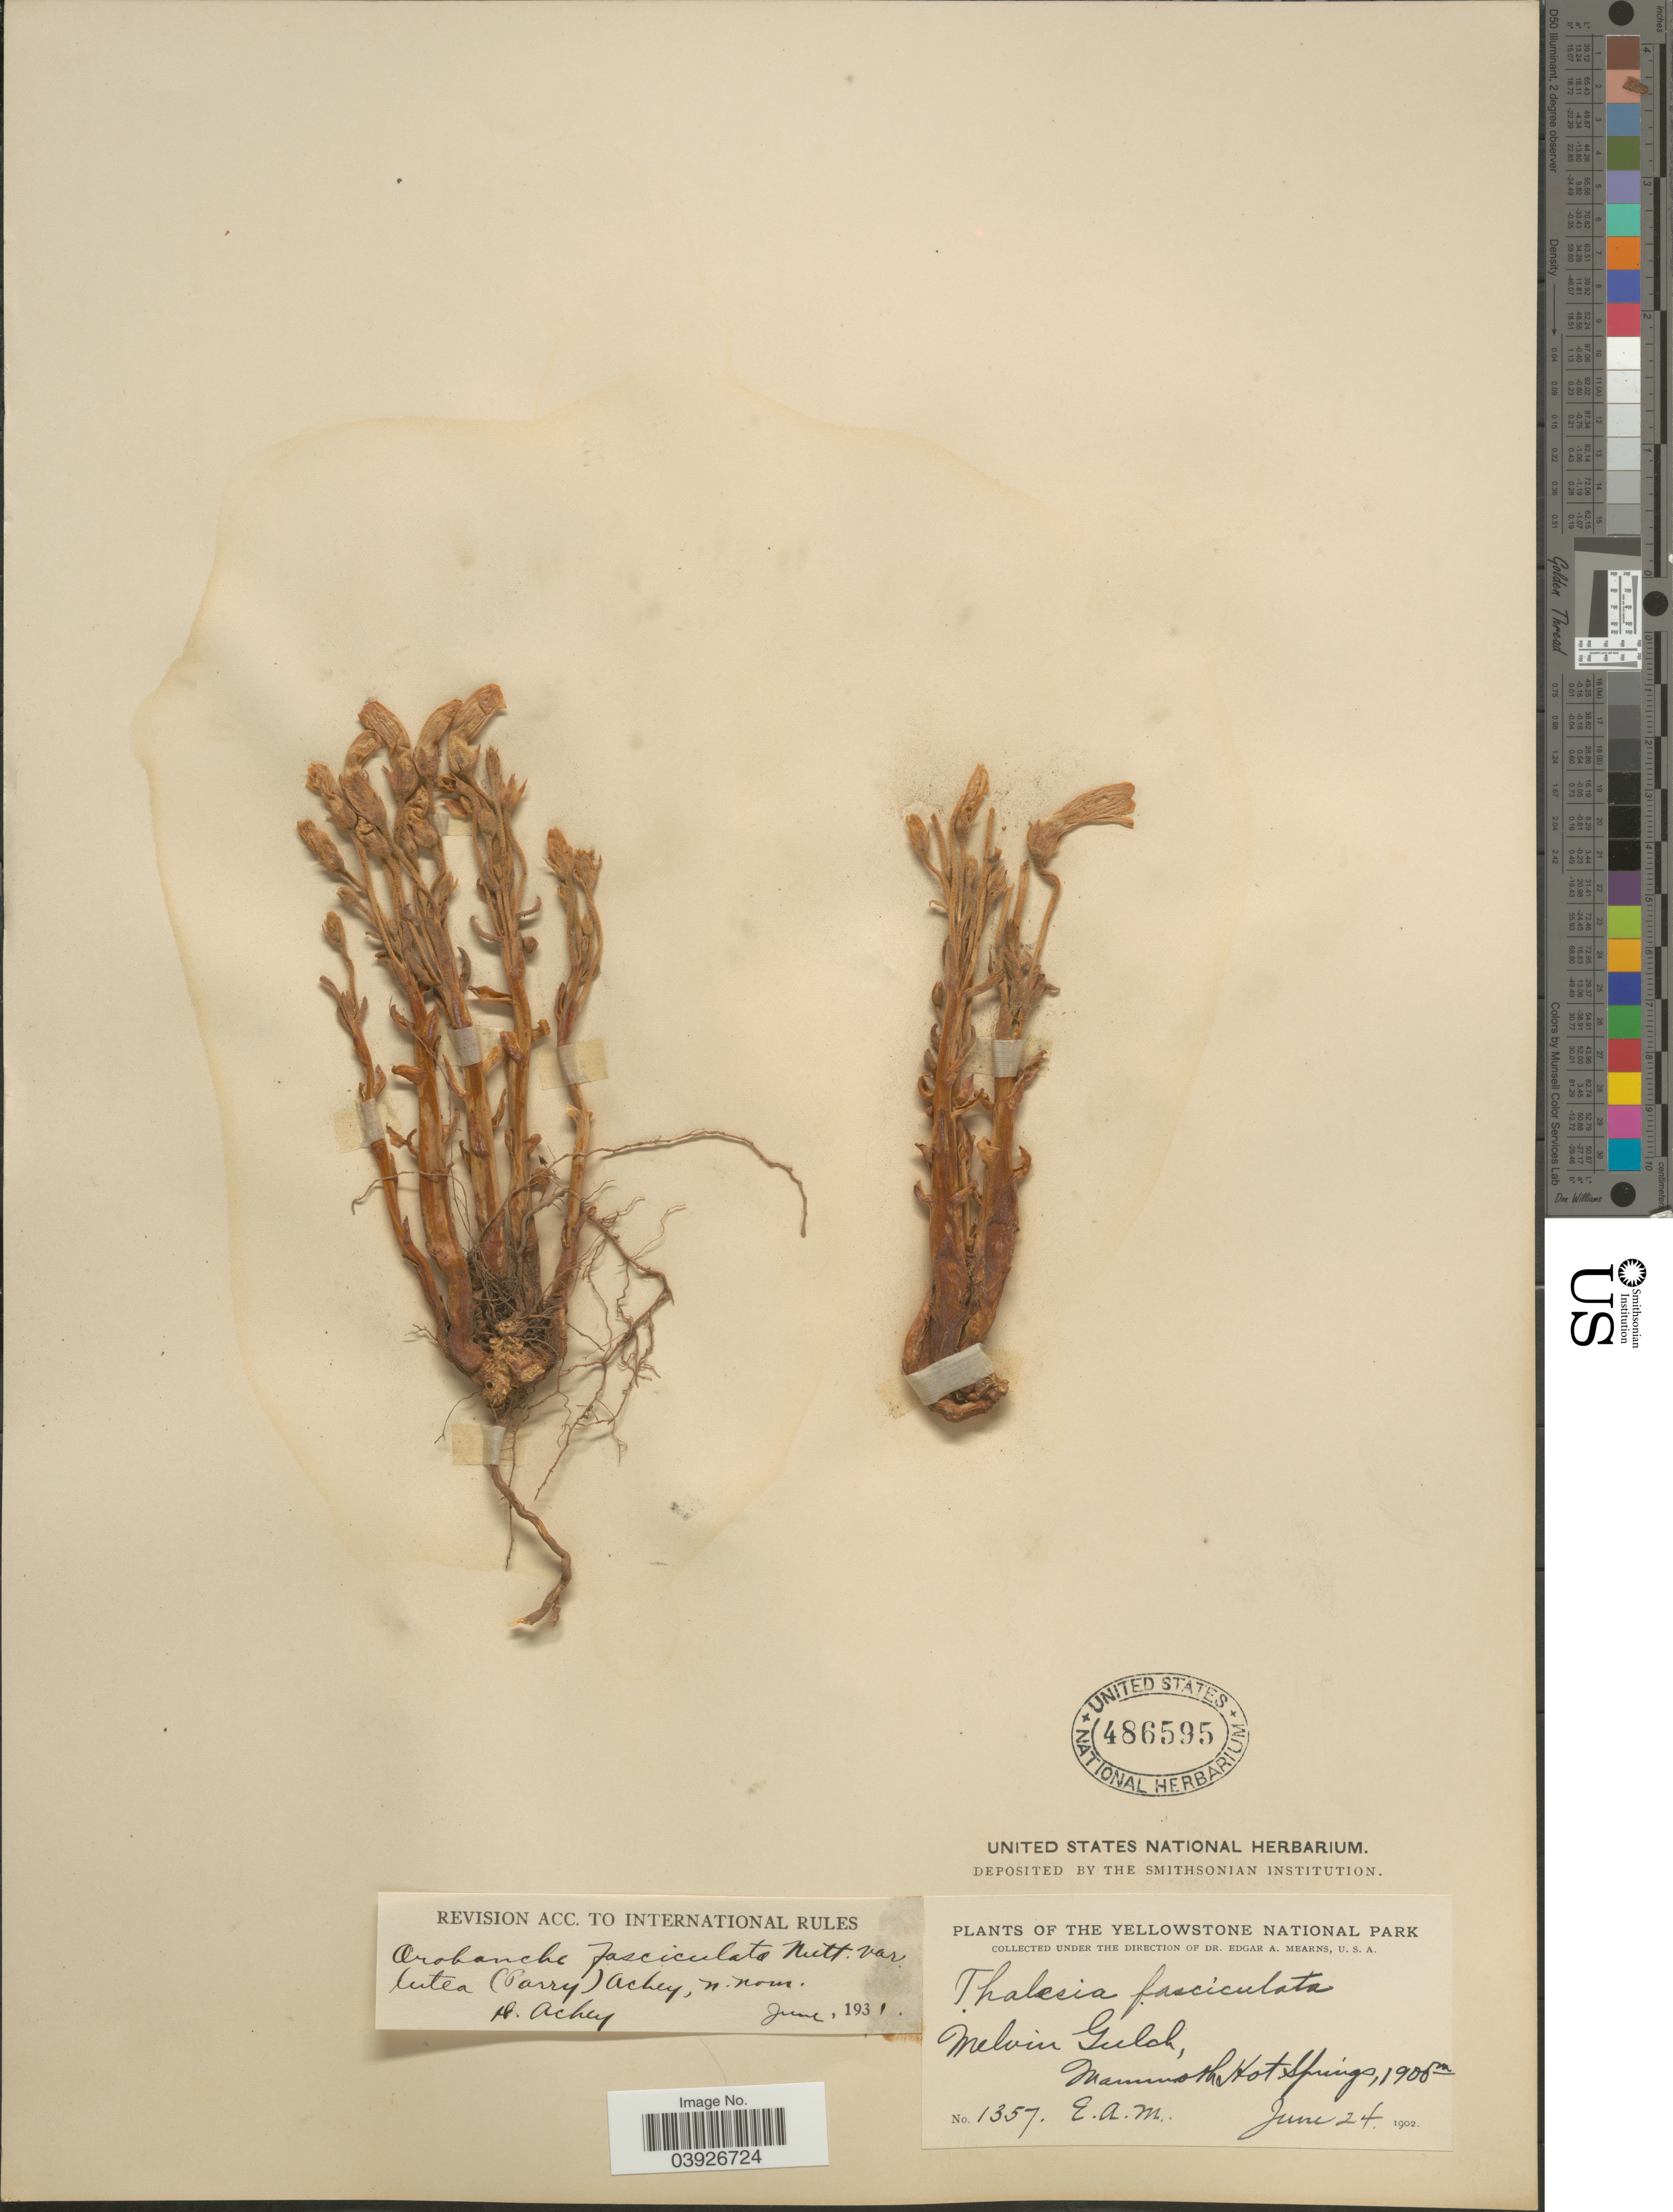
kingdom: Plantae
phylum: Tracheophyta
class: Magnoliopsida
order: Lamiales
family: Orobanchaceae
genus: Aphyllon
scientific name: Aphyllon fasciculatum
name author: (Nutt.) Torr. & A. Gray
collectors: E. A. Mearns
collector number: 1357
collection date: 1902-06-24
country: United States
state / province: Wyoming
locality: The Yellowstone National Park. Melvin Gulah, Mammoth Hot Springs.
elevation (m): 1900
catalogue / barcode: US 486595